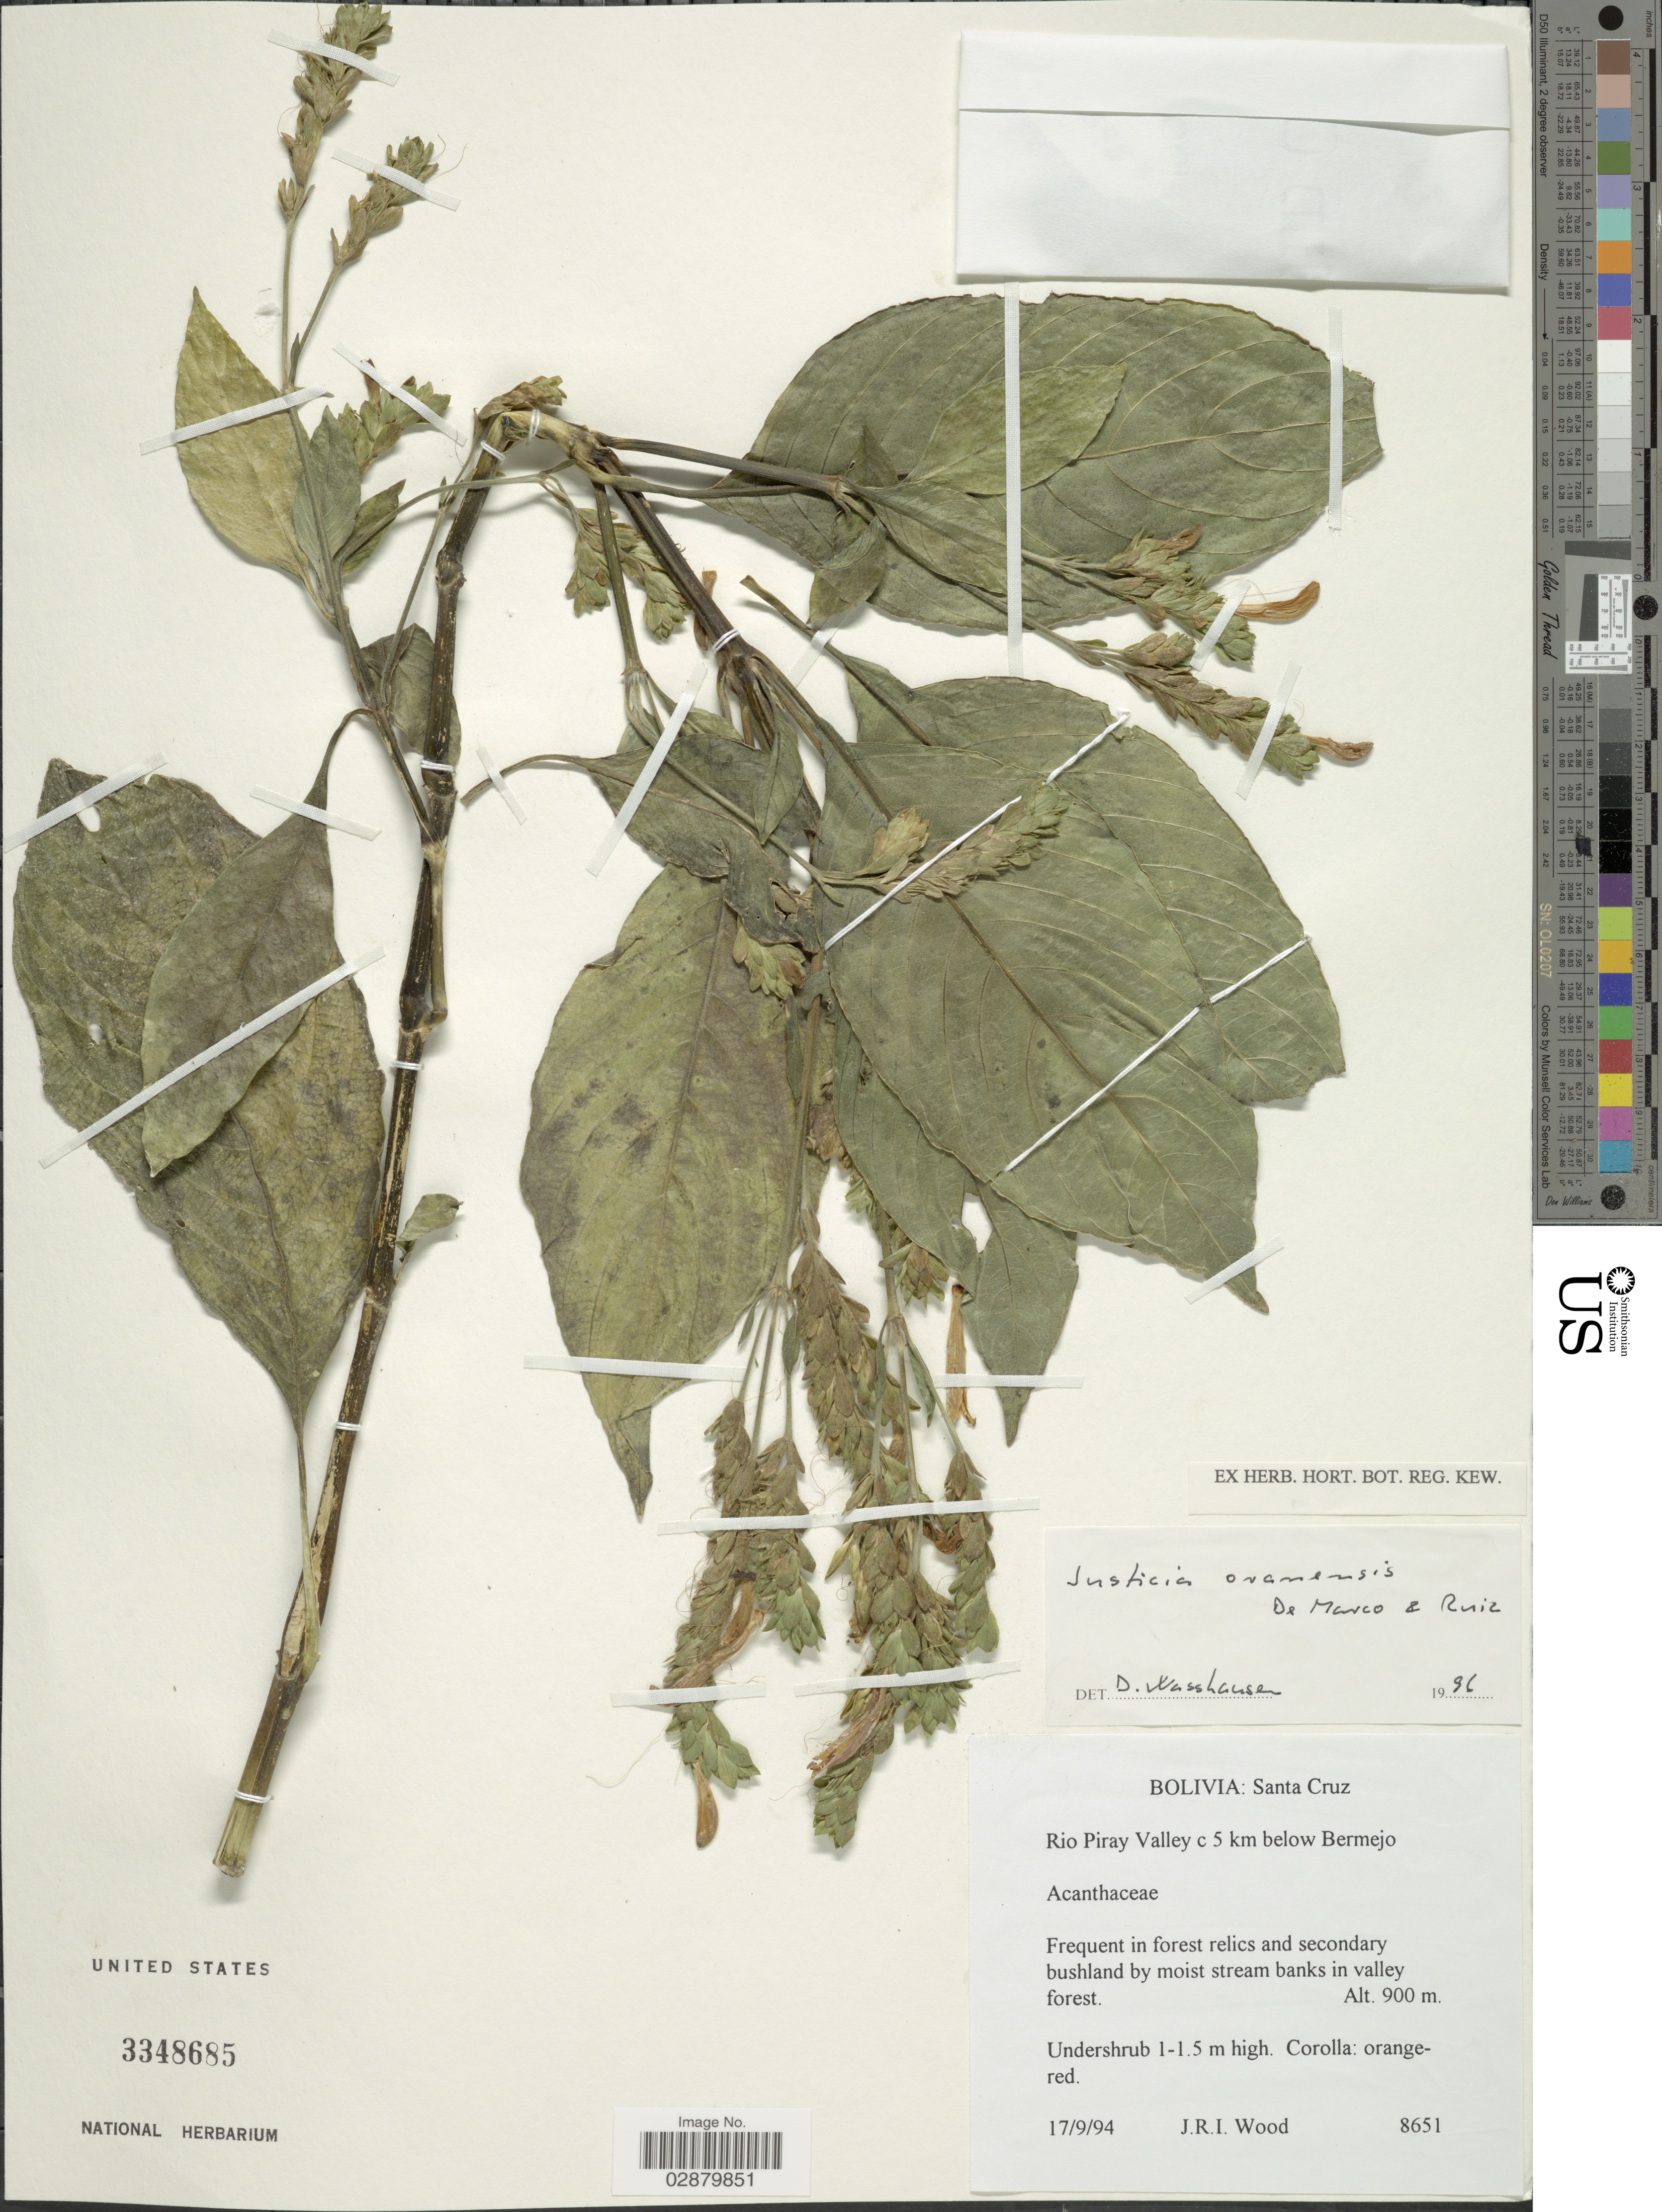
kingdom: Plantae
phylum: Tracheophyta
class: Magnoliopsida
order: Lamiales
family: Acanthaceae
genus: Justicia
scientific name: Justicia oranensis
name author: De Marco & T. Ruíz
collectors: J. R. I. Wood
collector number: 8651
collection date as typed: Transcribed d/m/y: 17/9/94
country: Bolivia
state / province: Santa Cruz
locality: Rio Piray Valley c 5 km below Bermejo.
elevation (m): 900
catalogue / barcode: US 3348685